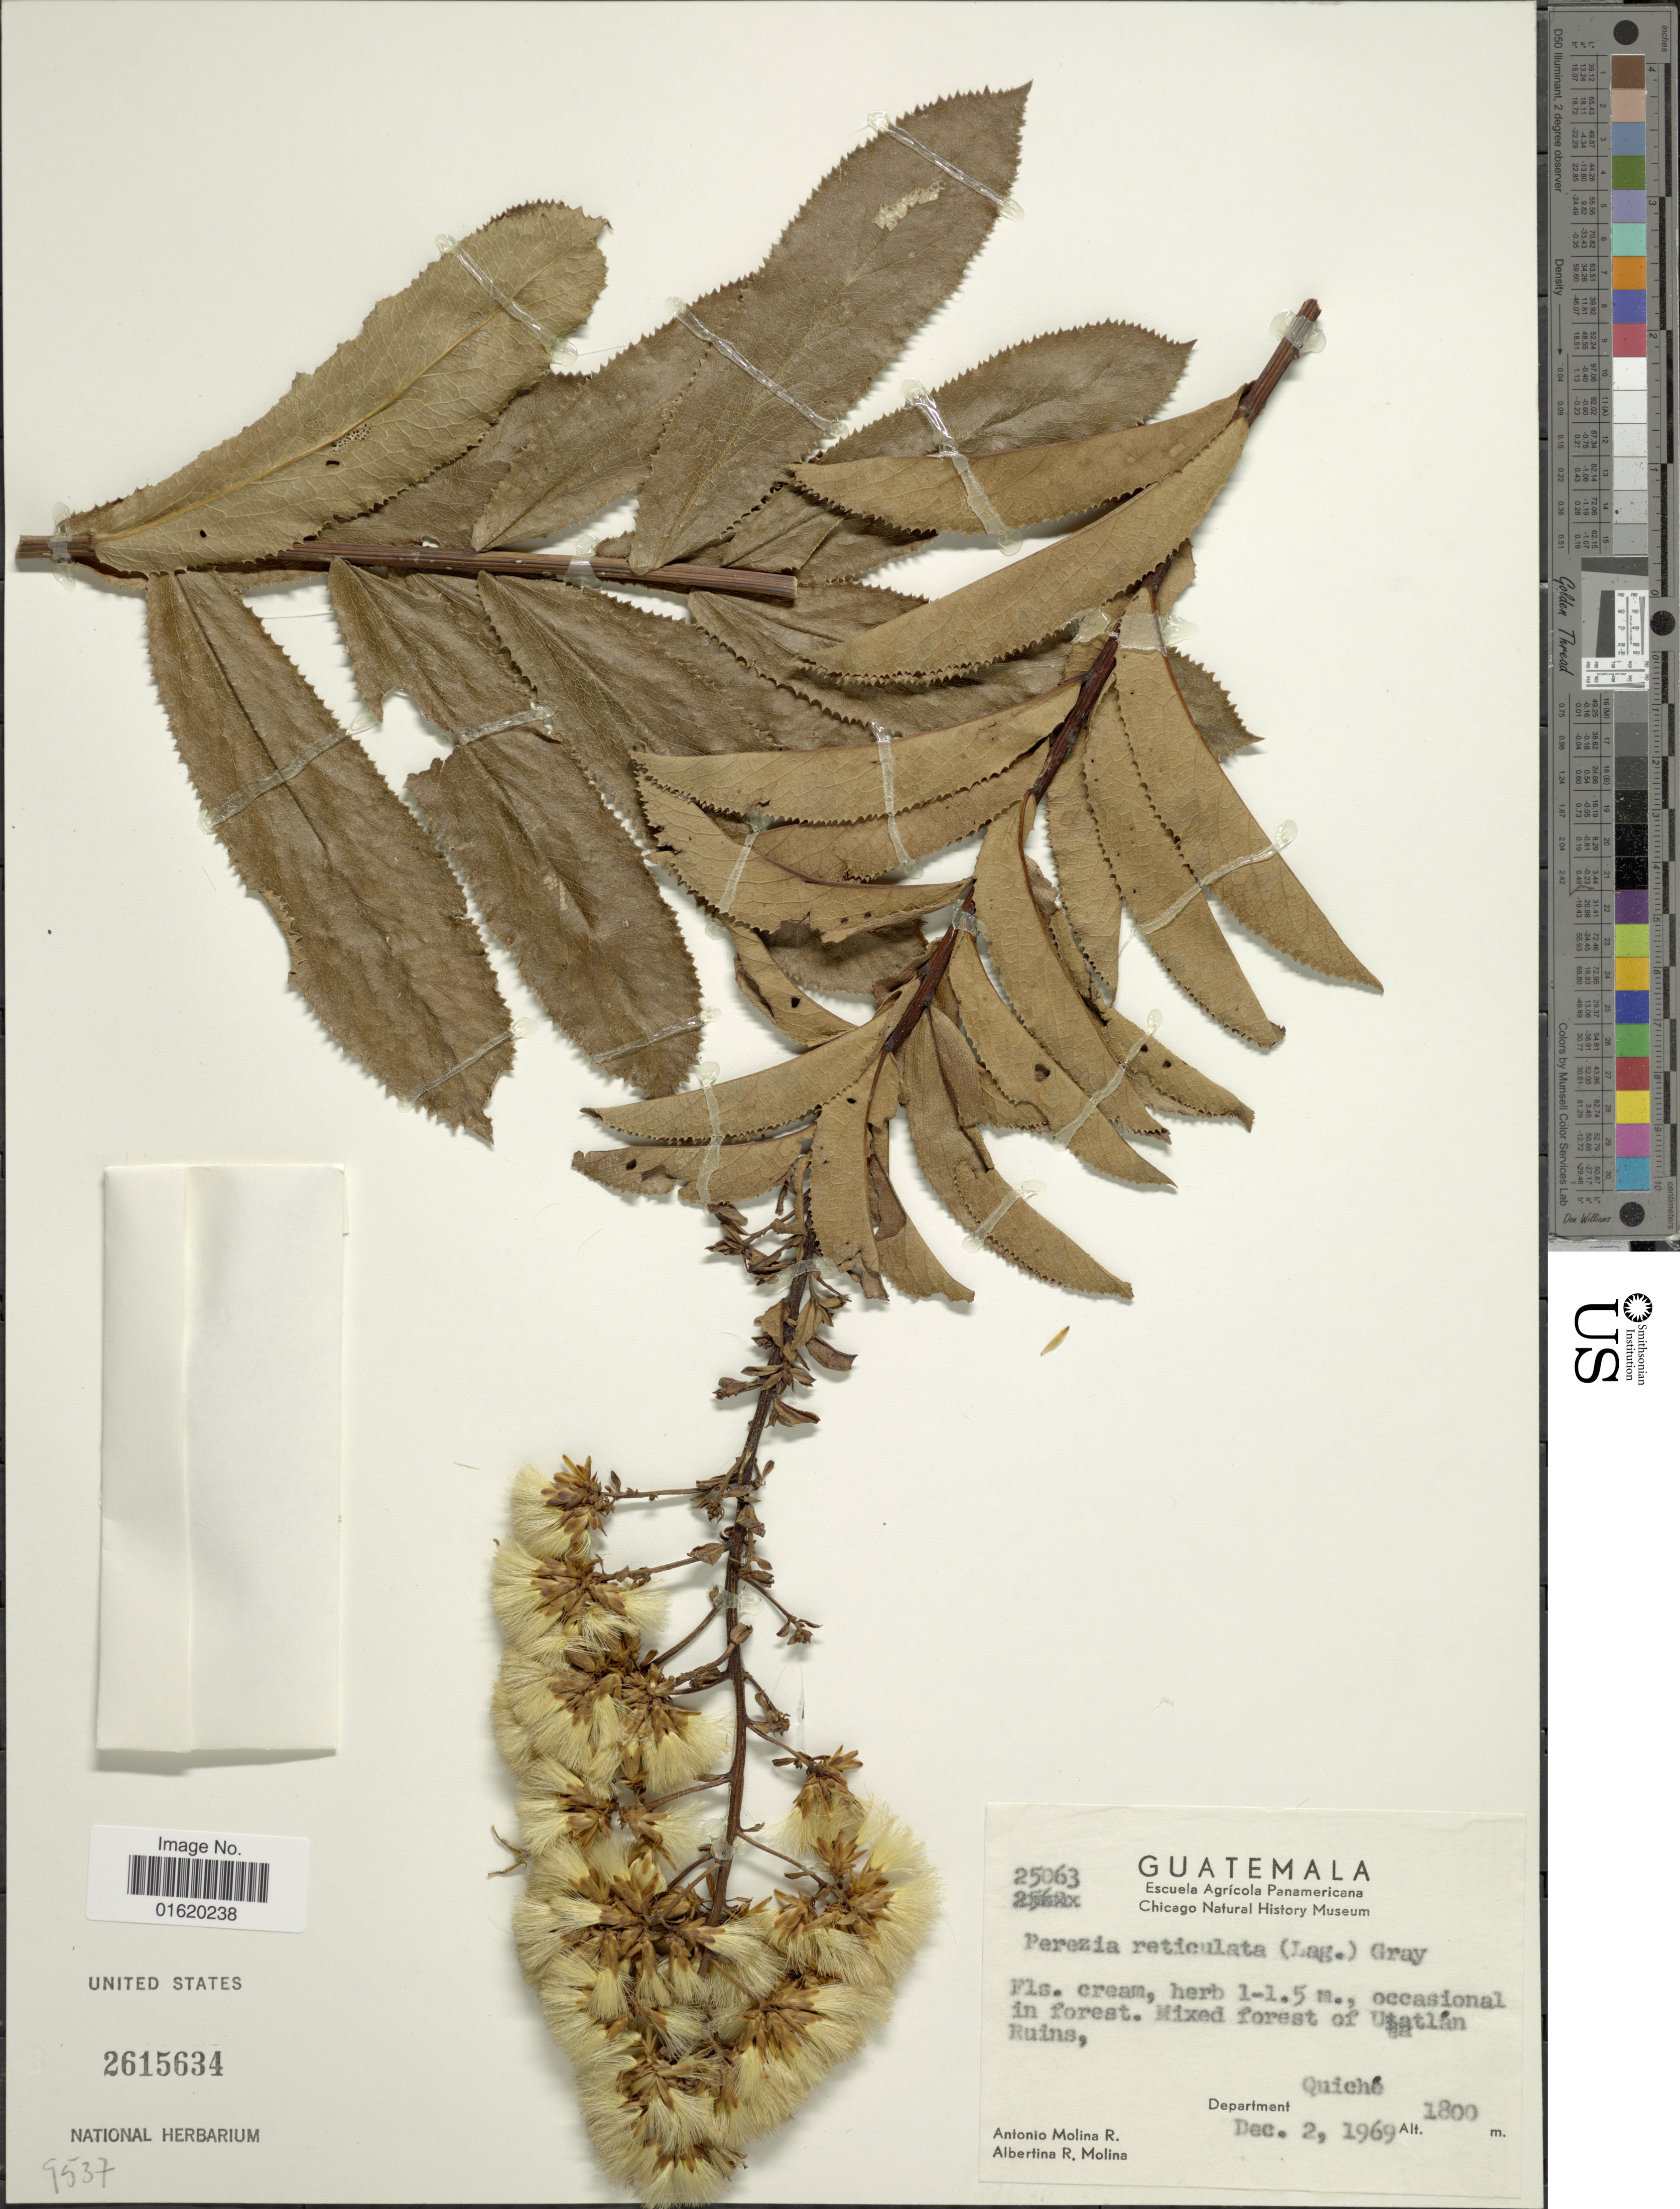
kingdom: Plantae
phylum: Tracheophyta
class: Magnoliopsida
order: Asterales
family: Asteraceae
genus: Acourtia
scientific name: Acourtia reticulata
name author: (Lag. ex D. Don) Reveal & R.M. King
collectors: A. Molina R. & A. R. Molina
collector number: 25063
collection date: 1969-12-02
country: Guatemala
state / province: El Quiché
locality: Occasional in forest, mixed forest of Utatlán Ruins, Department Quiché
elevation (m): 1800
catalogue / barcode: US 2615634